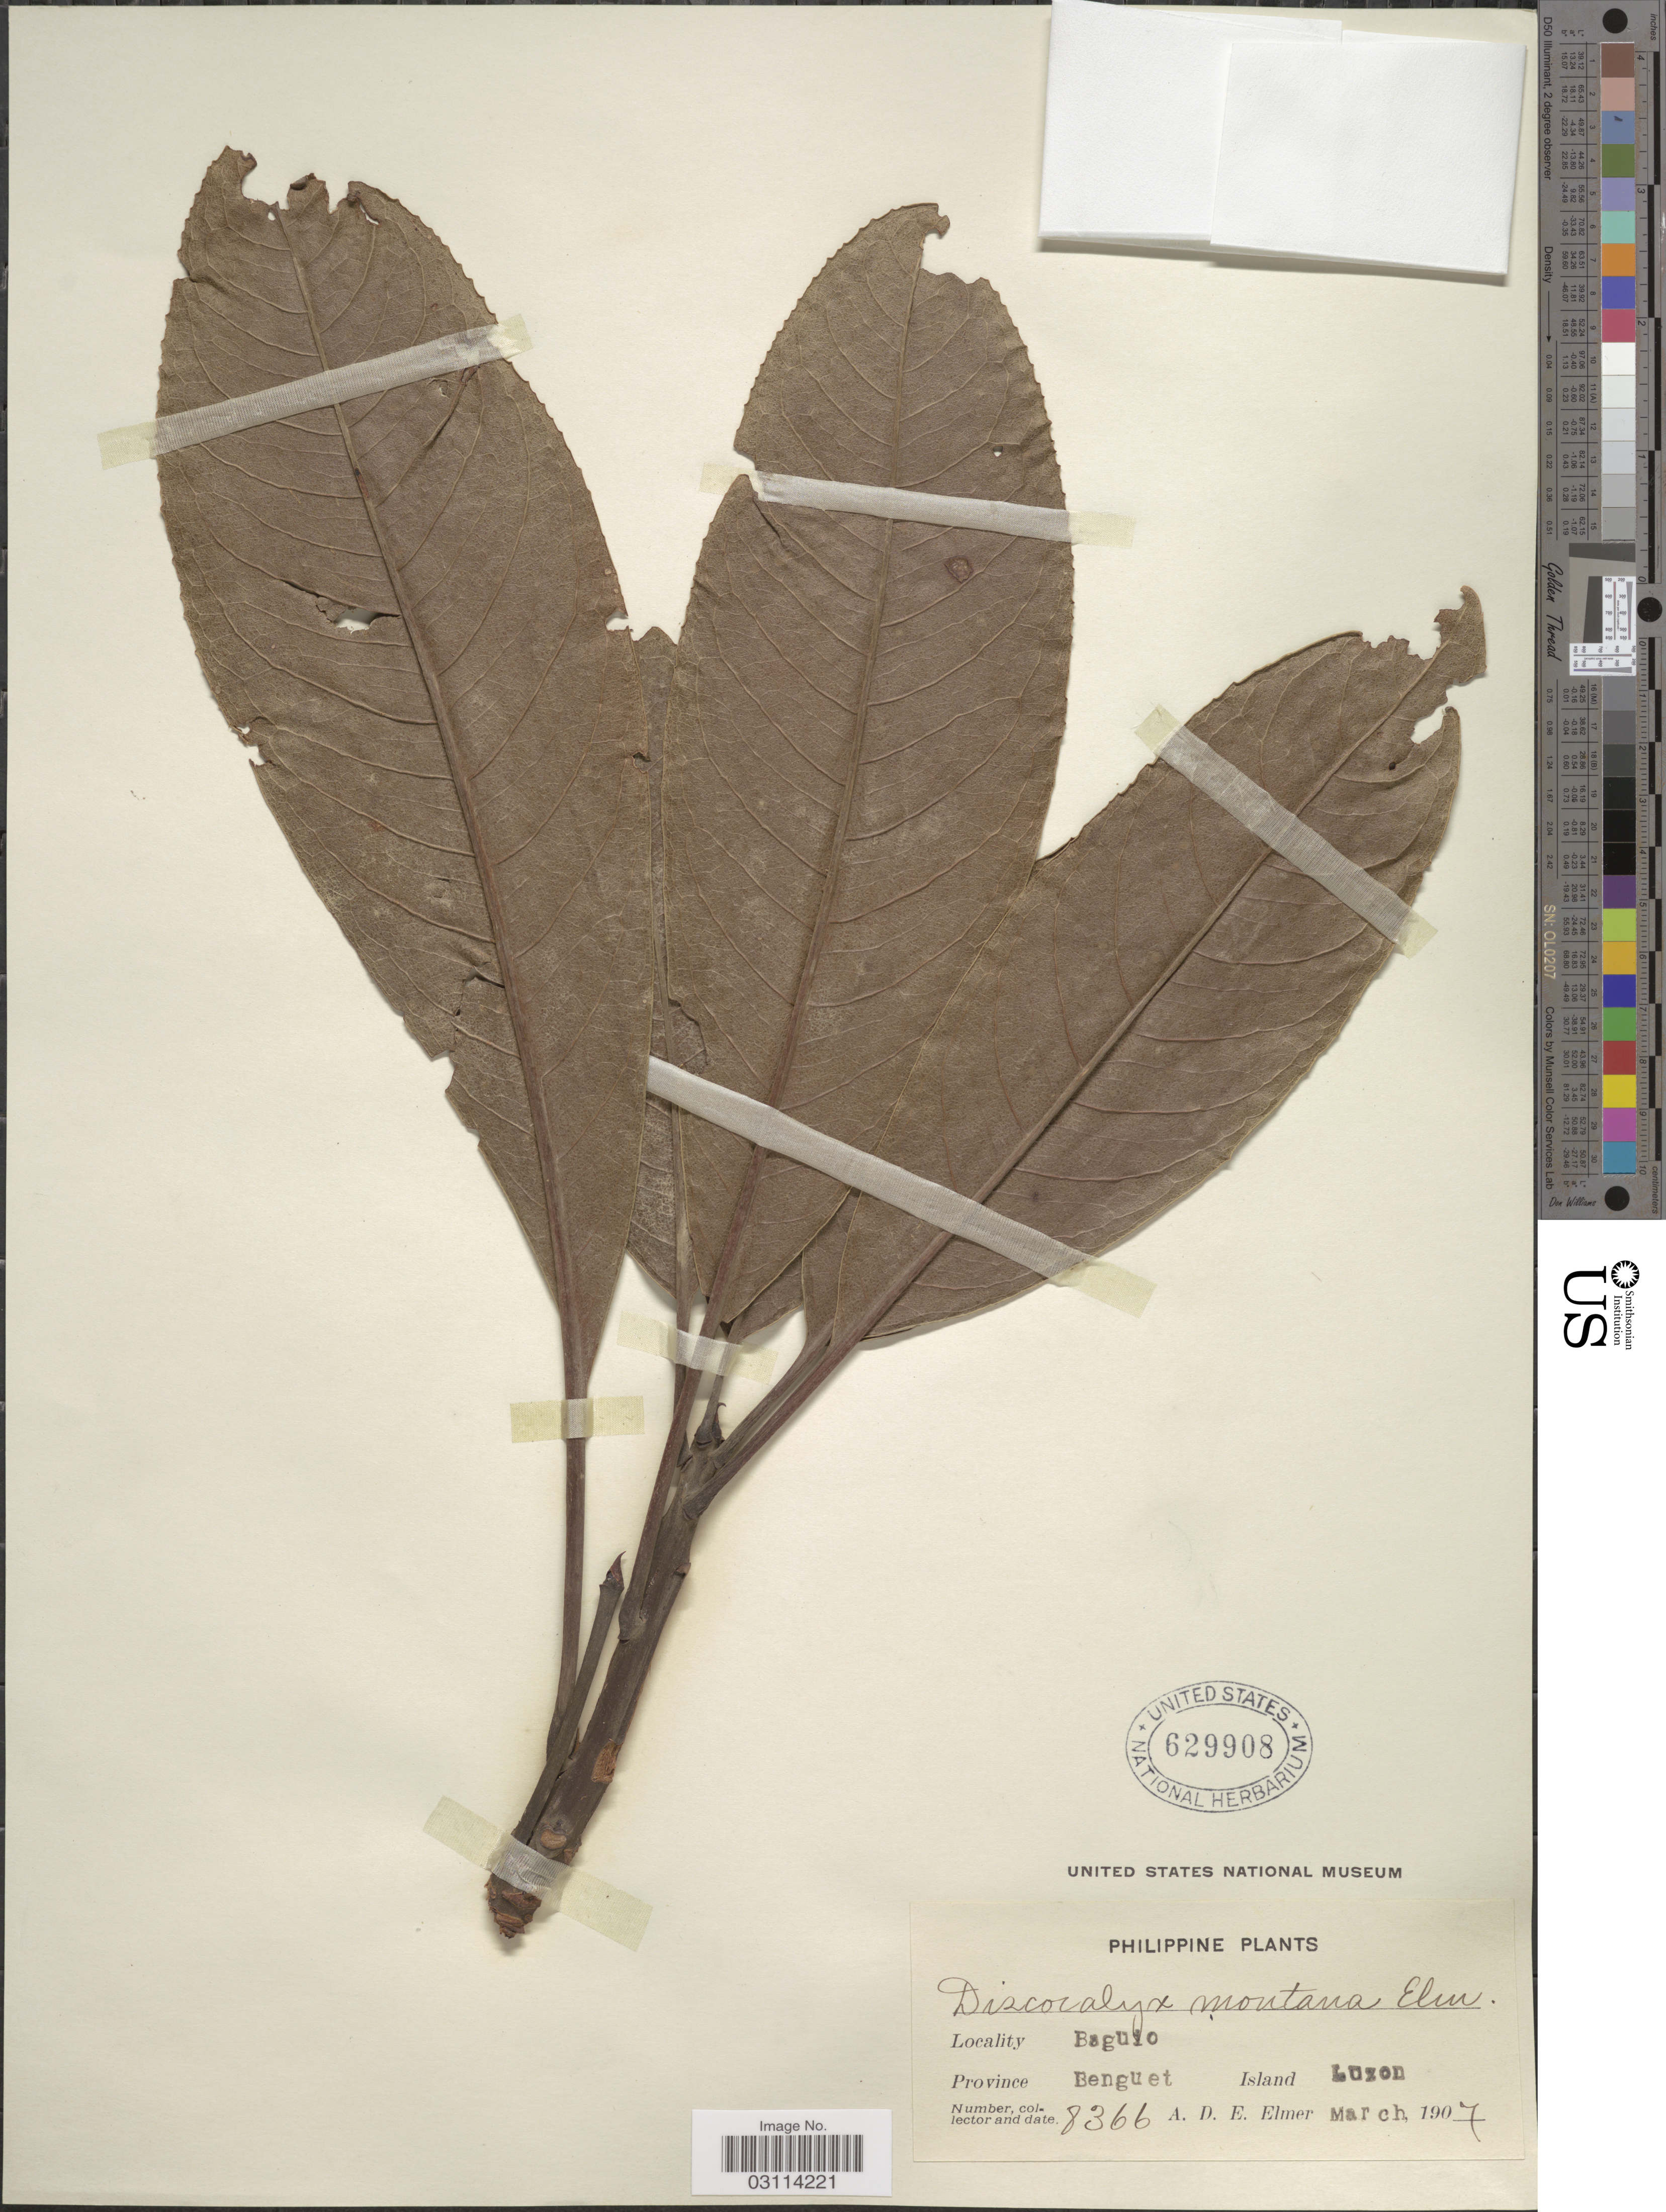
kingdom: Plantae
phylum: Tracheophyta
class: Magnoliopsida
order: Ericales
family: Primulaceae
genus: Discocalyx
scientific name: Discocalyx montana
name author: Elmer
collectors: A. D. E. Elmer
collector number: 8366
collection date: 1907-03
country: Philippines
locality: Baguio, Province Benguet, Island Luzon.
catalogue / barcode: US 629908